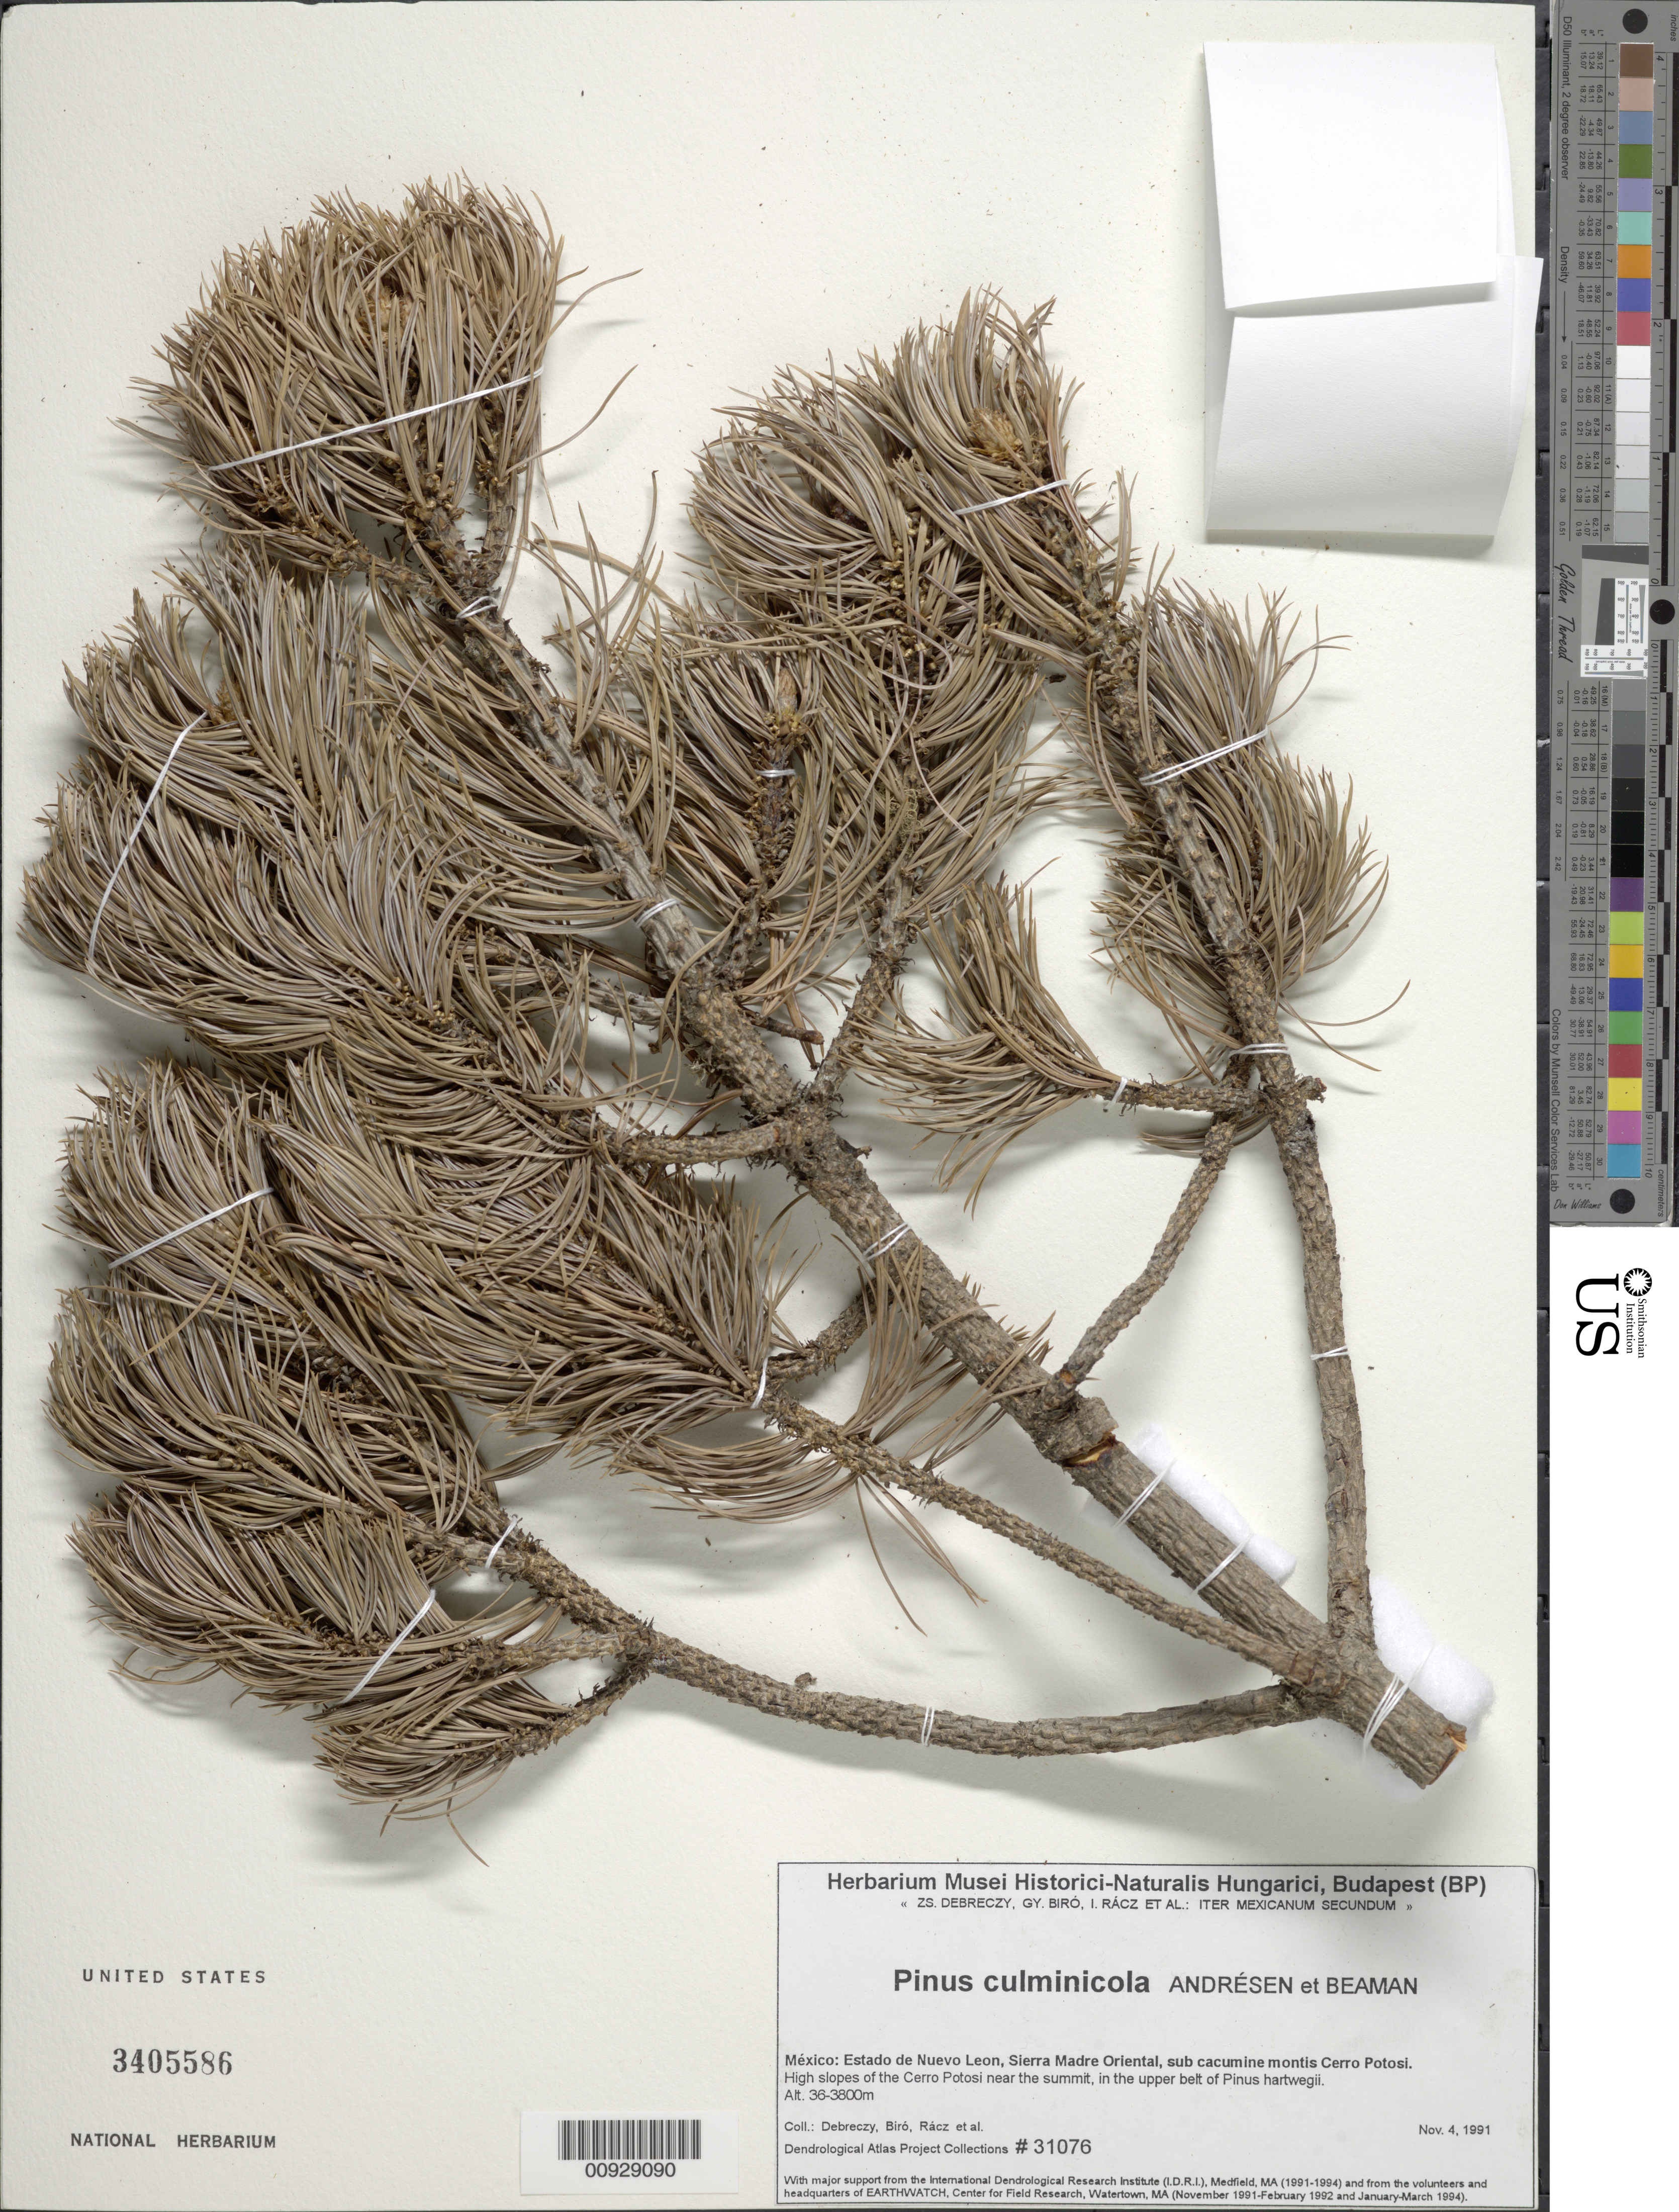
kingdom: Plantae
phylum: Tracheophyta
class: Pinopsida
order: Pinales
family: Pinaceae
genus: Pinus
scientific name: Pinus culminicola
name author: Andersen & Beaman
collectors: Z. Debreczy, G. Biro, I. Rácz & et al.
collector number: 31076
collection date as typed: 04 Nov 1991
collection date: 1991-11-04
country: Mexico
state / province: Nuevo León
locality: High slopes of the Cerro Potosí near the summit. Sierra Madre Oriental.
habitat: High slopes of Cerro near summit, in the upper belt of Pinus hartwegii. Sub cacumine montis.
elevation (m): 3800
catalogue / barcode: US 3405586